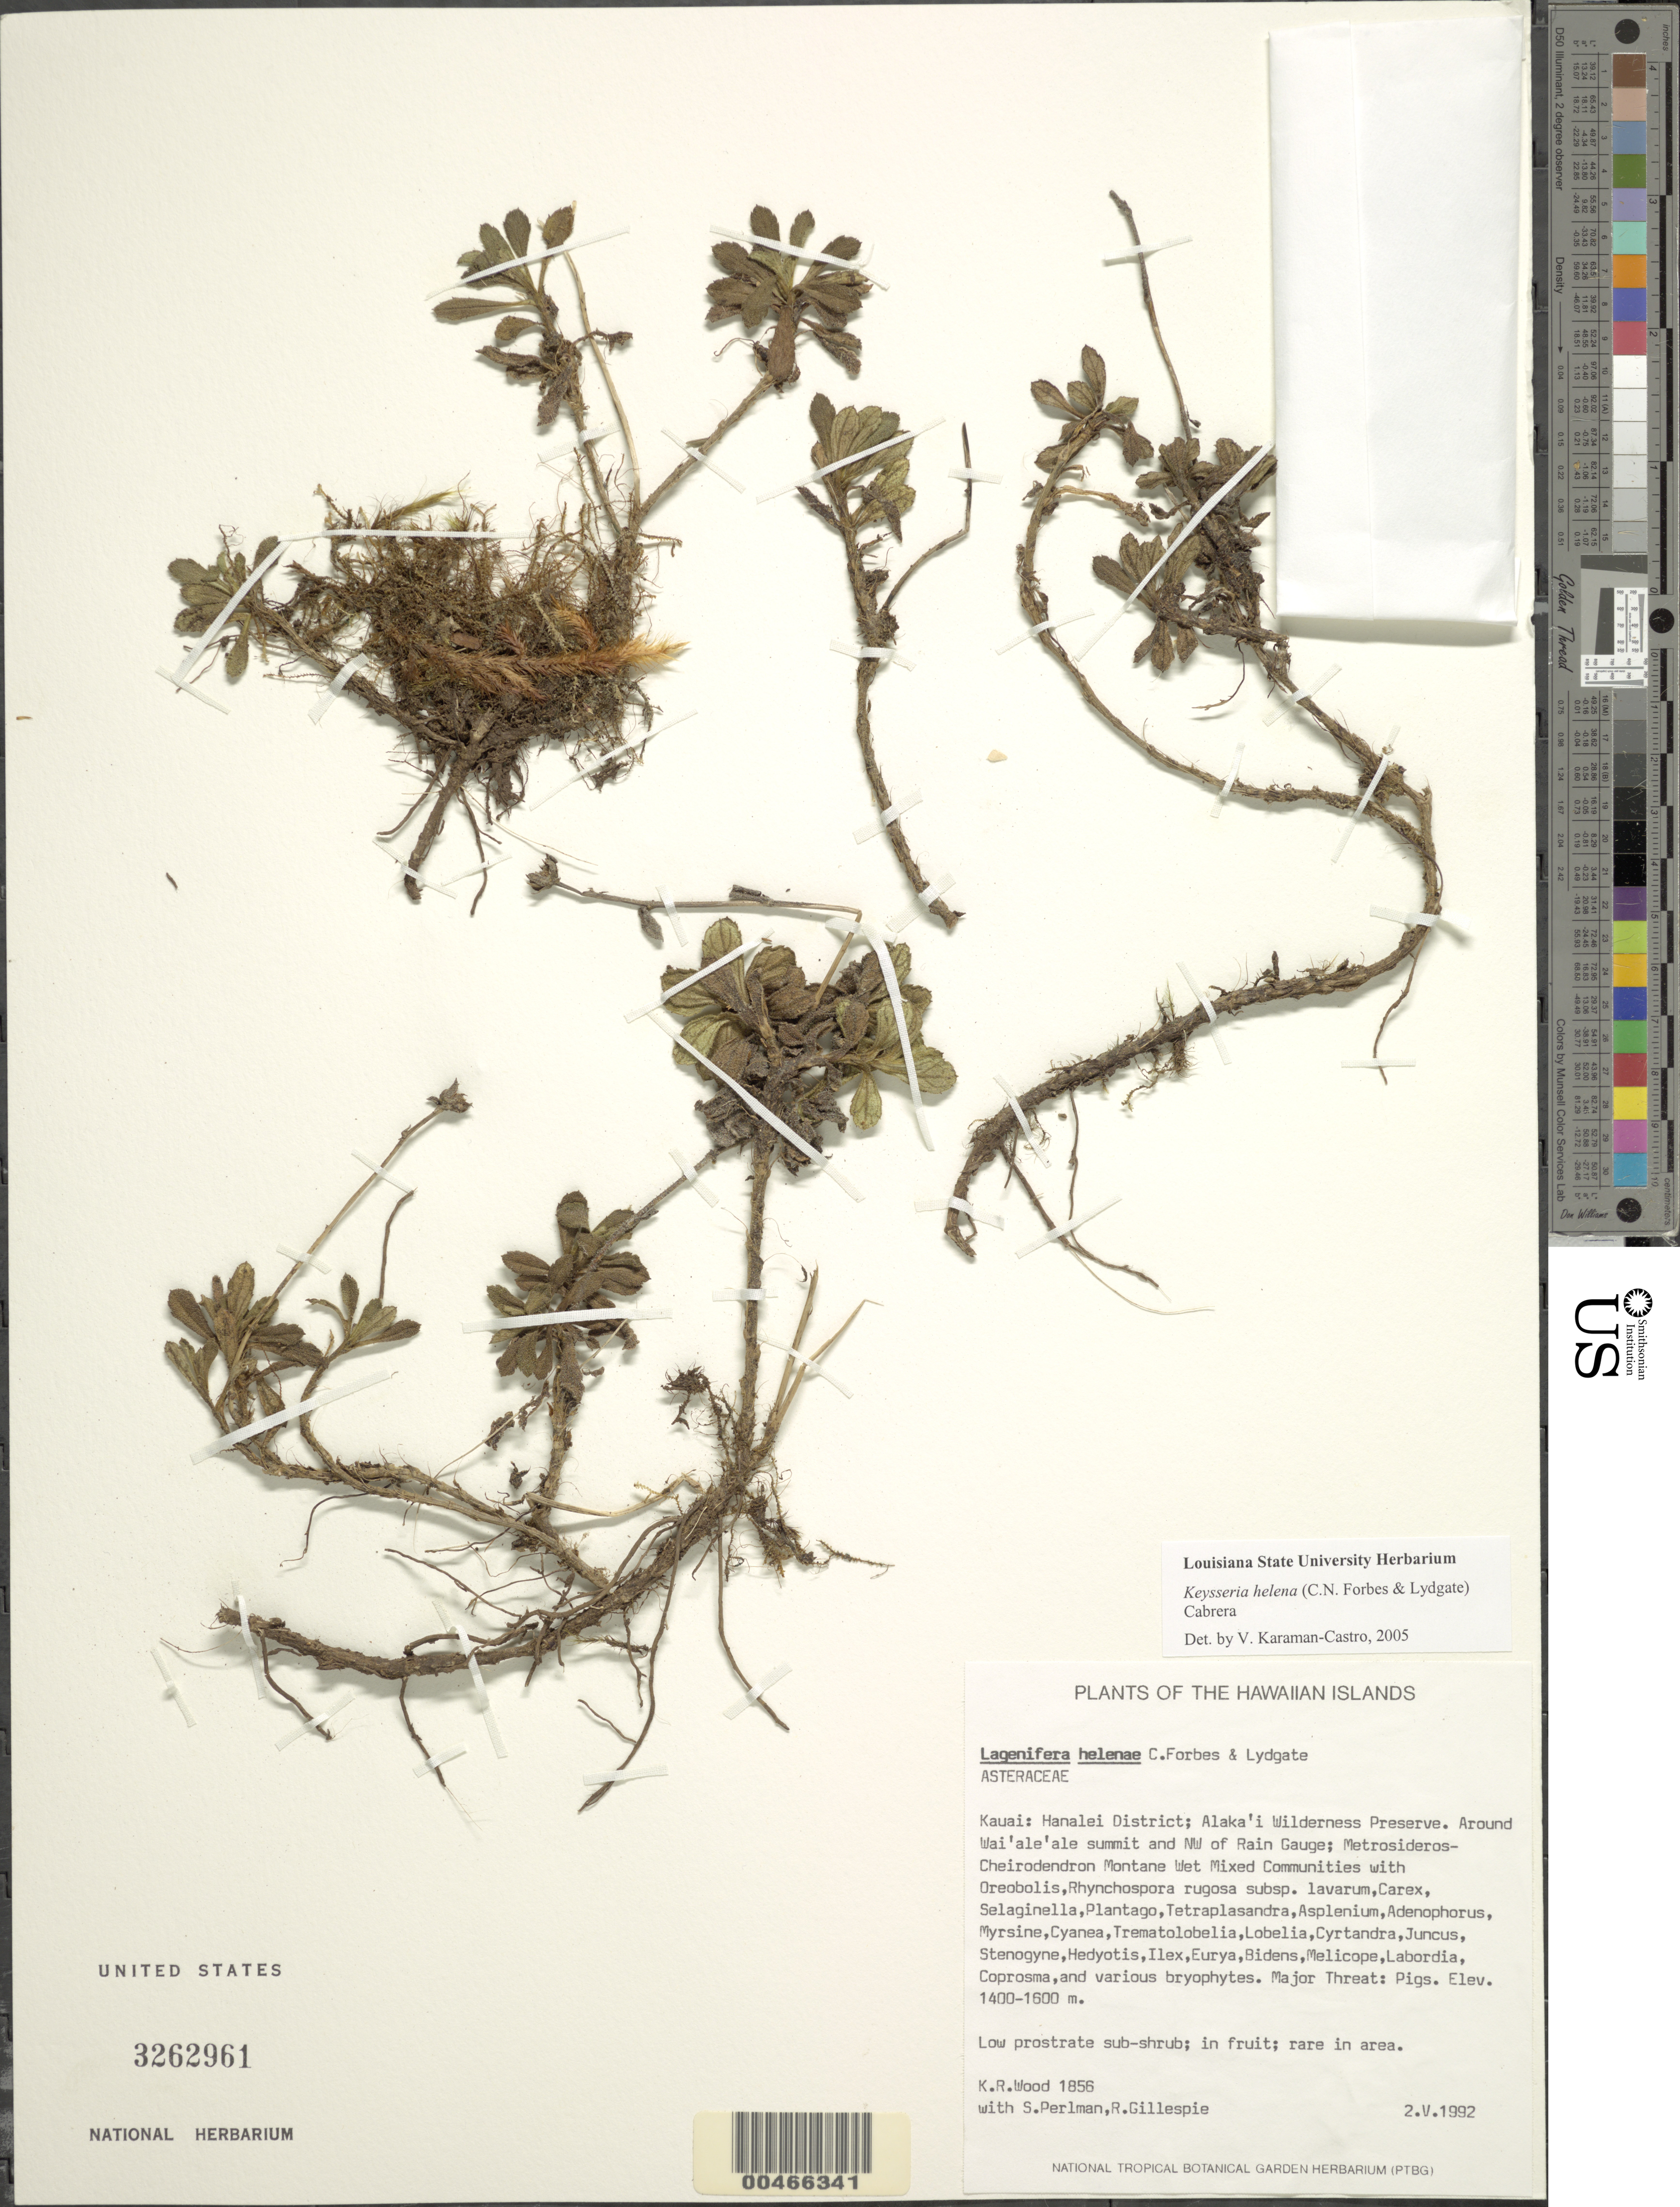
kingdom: Plantae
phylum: Tracheophyta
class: Magnoliopsida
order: Asterales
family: Asteraceae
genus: Keysseria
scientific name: Keysseria helena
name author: (C.N. Forbes & Lydgate) Cabrera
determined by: Karaman-Castro, V.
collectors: K. R. Wood, S. P. Perlman & R. Gillespie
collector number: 1856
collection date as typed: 2 May 1992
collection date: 1992-05-02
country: United States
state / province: Hawaii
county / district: Kauai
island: Kaua'i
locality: Hanalei Dist.; Alaka'i Wilderness Preserve. Around Wai'ale'ale summit & NW of Rain Gauge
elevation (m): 1400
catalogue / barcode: US 3262961